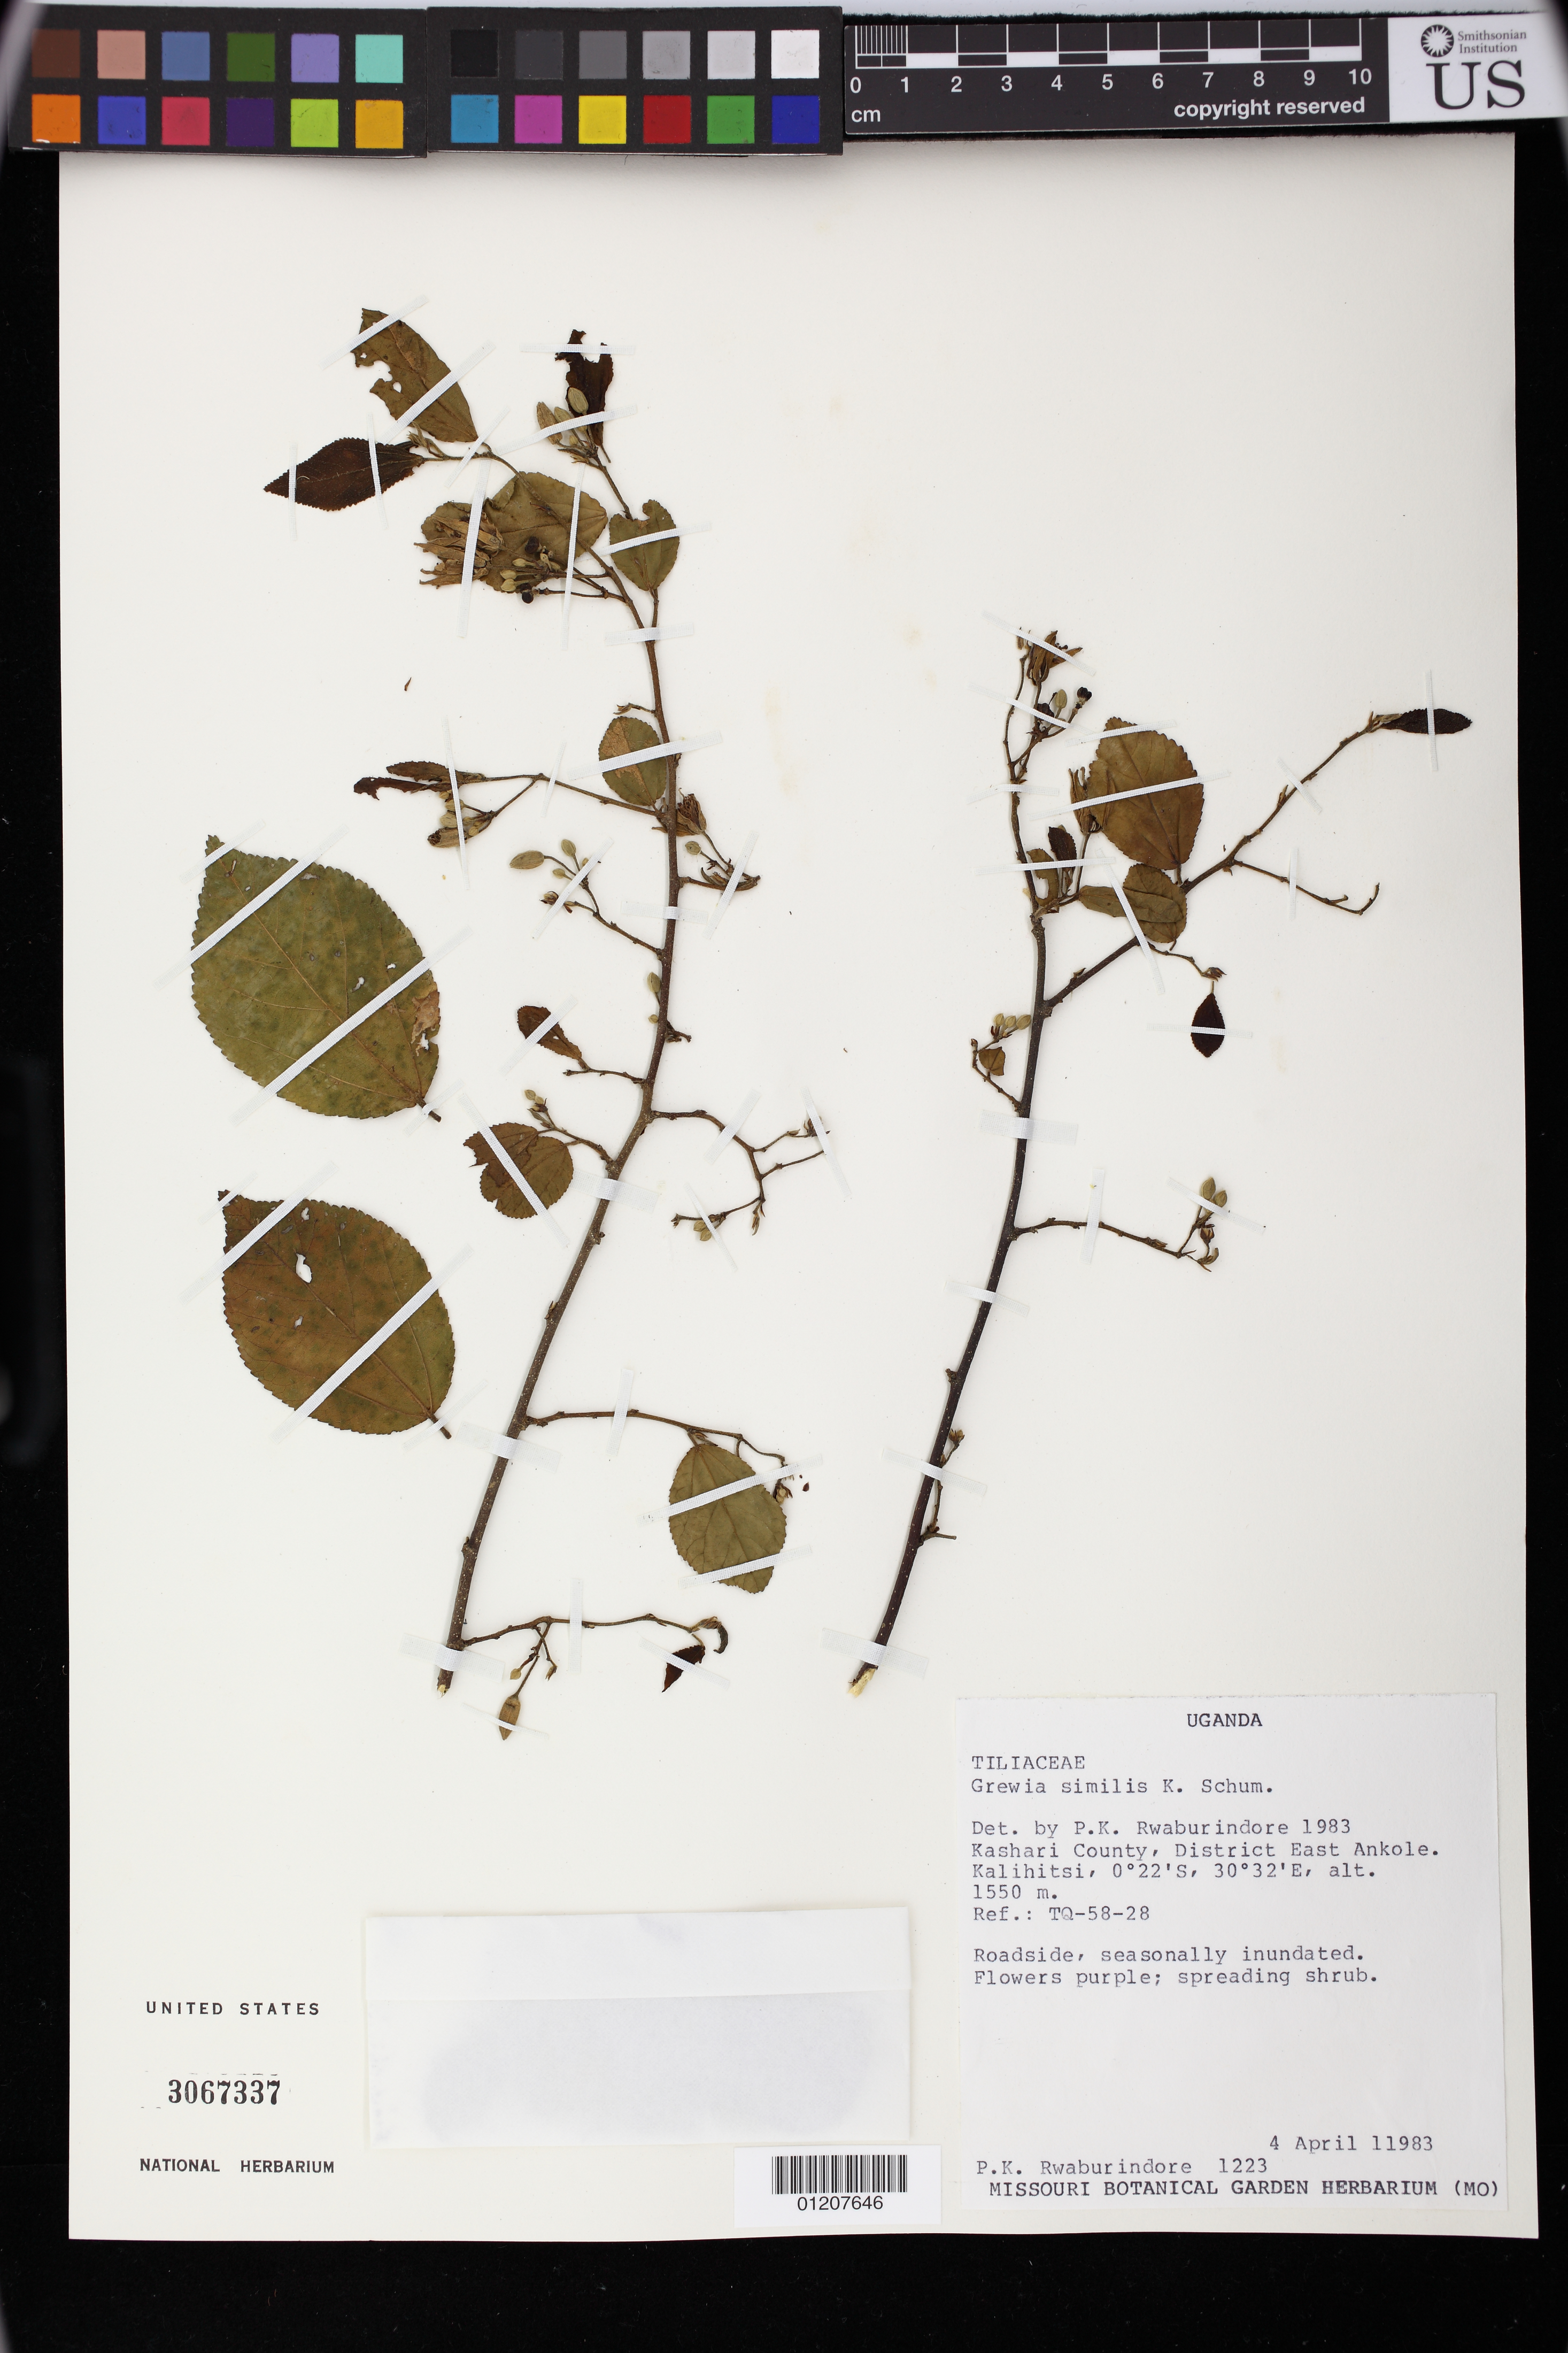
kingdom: Plantae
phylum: Tracheophyta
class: Magnoliopsida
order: Malvales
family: Malvaceae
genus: Grewia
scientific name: Grewia similis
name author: K. Schum.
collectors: P. Rwaburindore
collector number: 1223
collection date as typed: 04 Apr 1983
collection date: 1983-04-04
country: Uganda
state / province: Western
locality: Kashari County, District East Ankole. Kalihitsi.. Ref.: TQ-58-28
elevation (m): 1550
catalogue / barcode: US 3067337